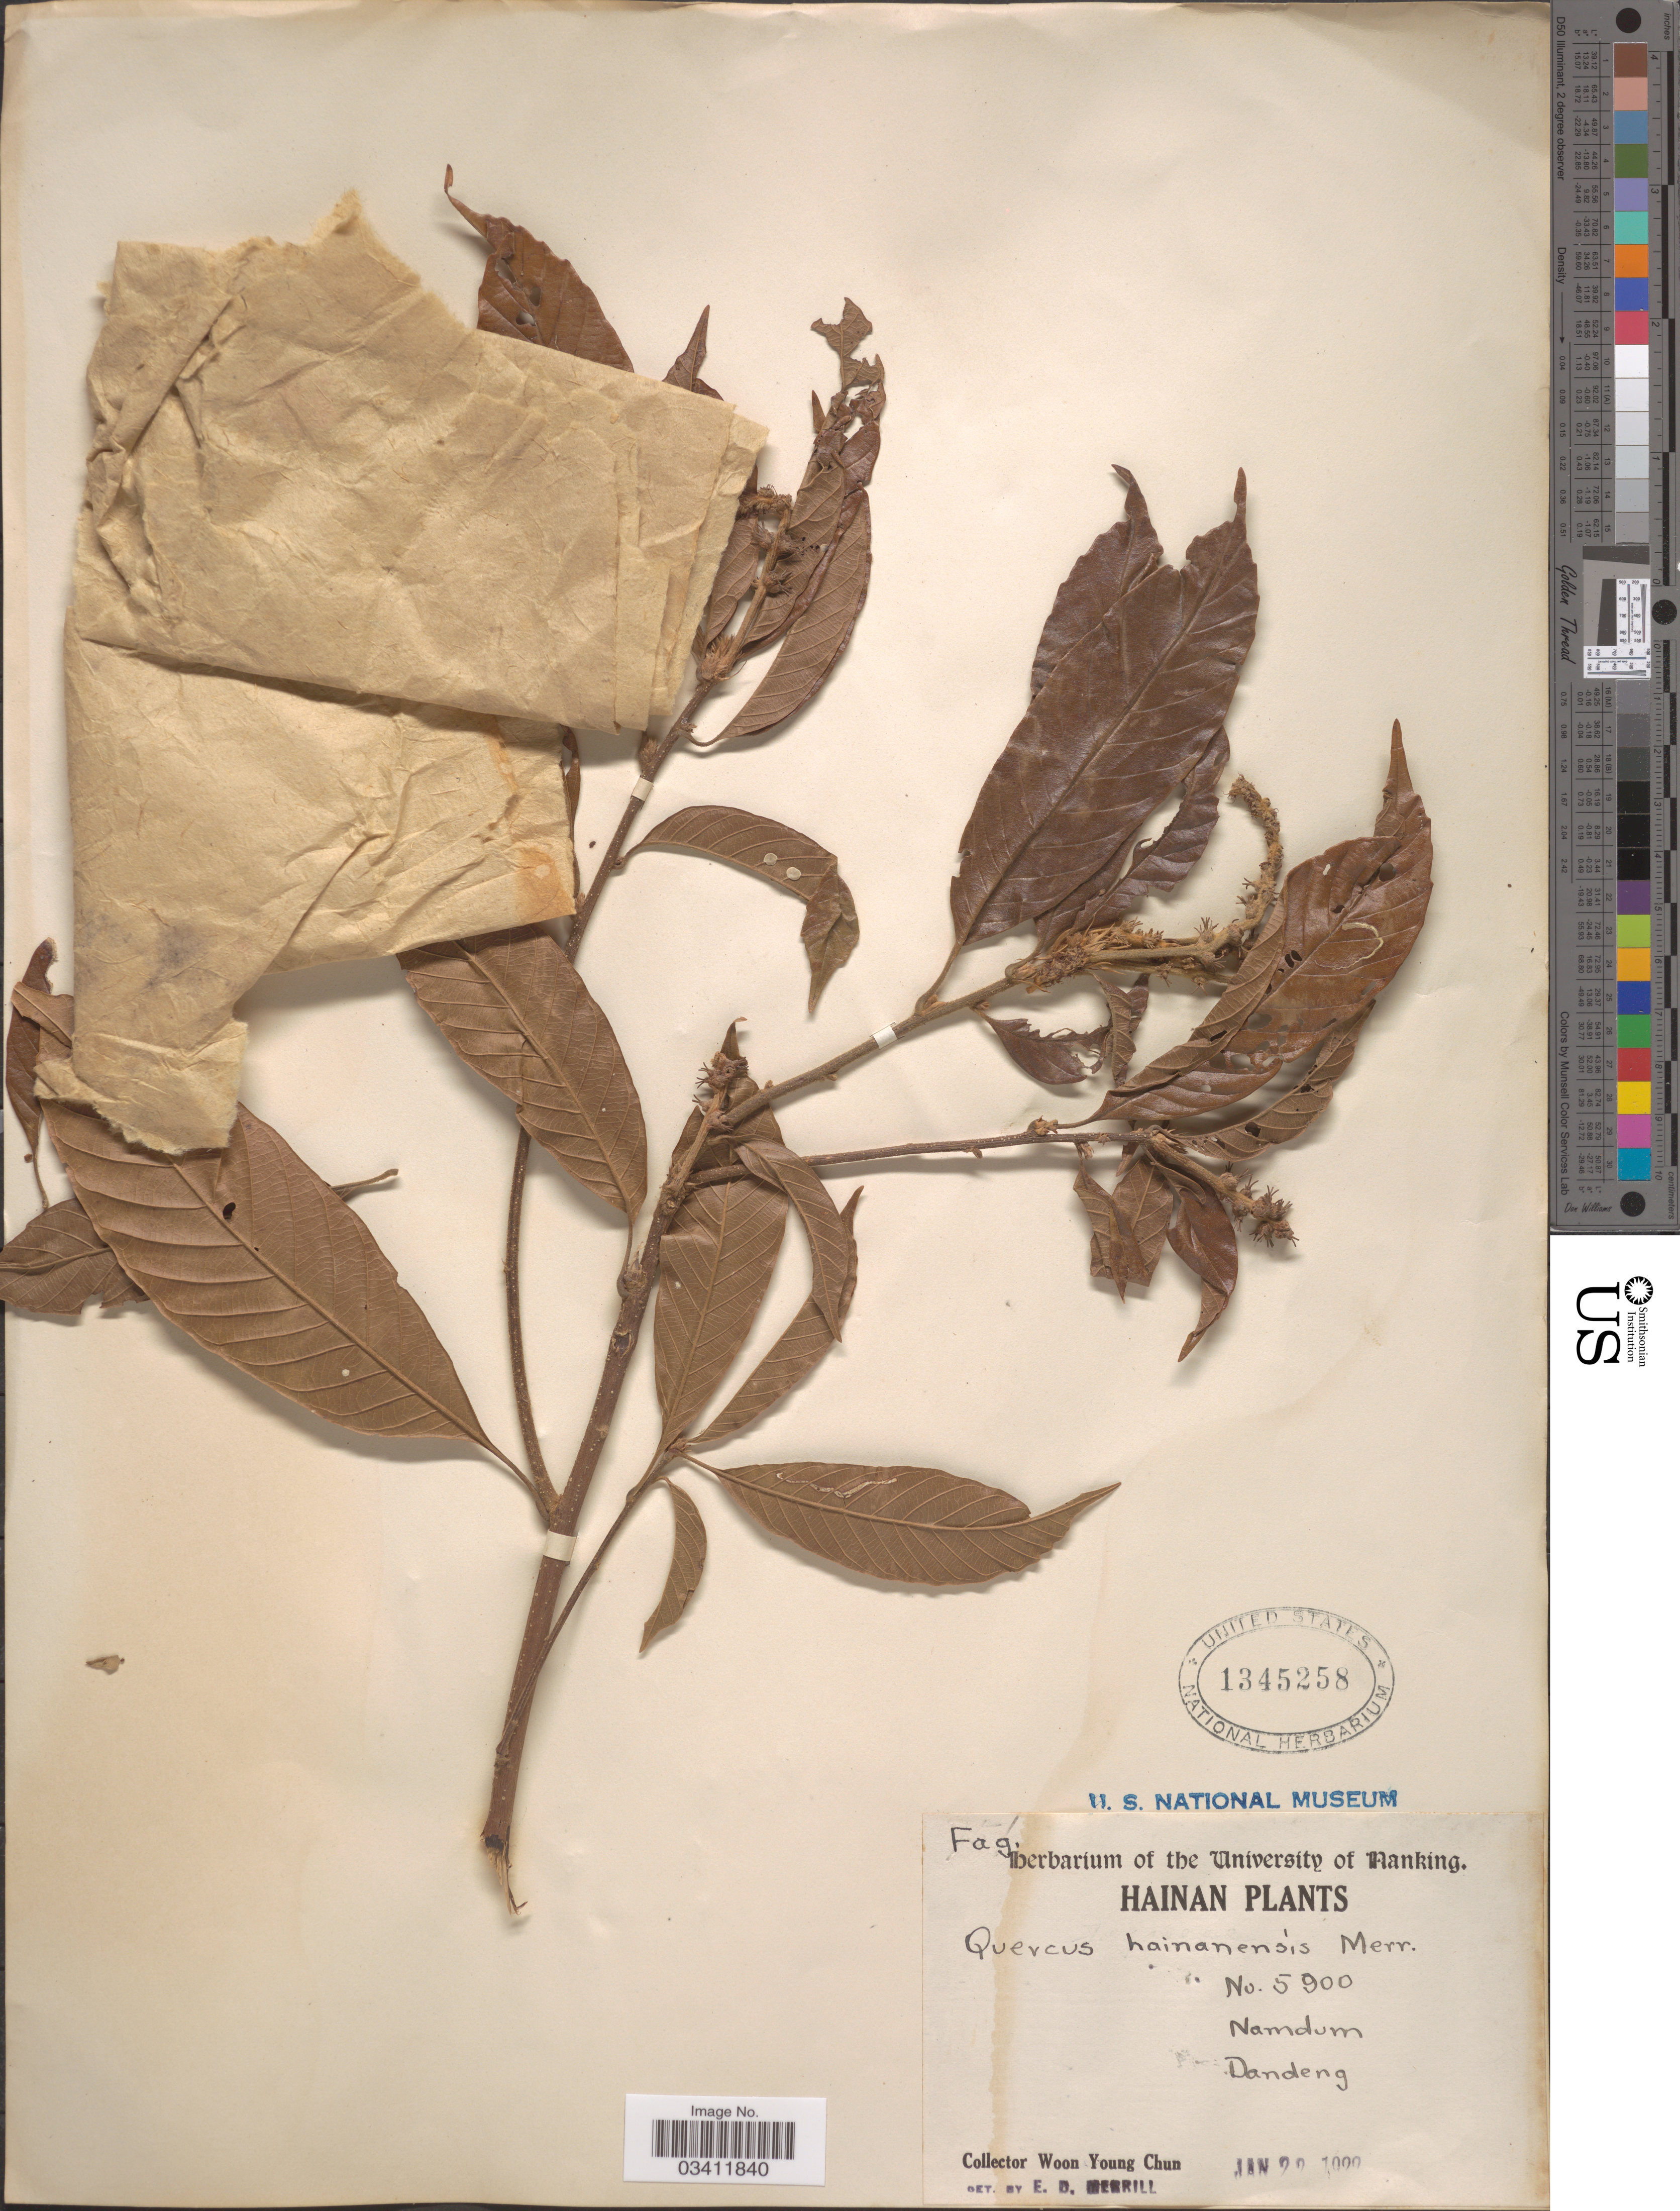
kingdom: Plantae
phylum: Tracheophyta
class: Magnoliopsida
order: Fagales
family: Fagaceae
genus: Quercus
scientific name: Quercus hainanensis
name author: Merr.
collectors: W. Y. Chun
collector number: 5900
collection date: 1920-01-21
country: China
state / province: Hainan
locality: Namdum. Dandeng.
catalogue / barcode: US 1345258